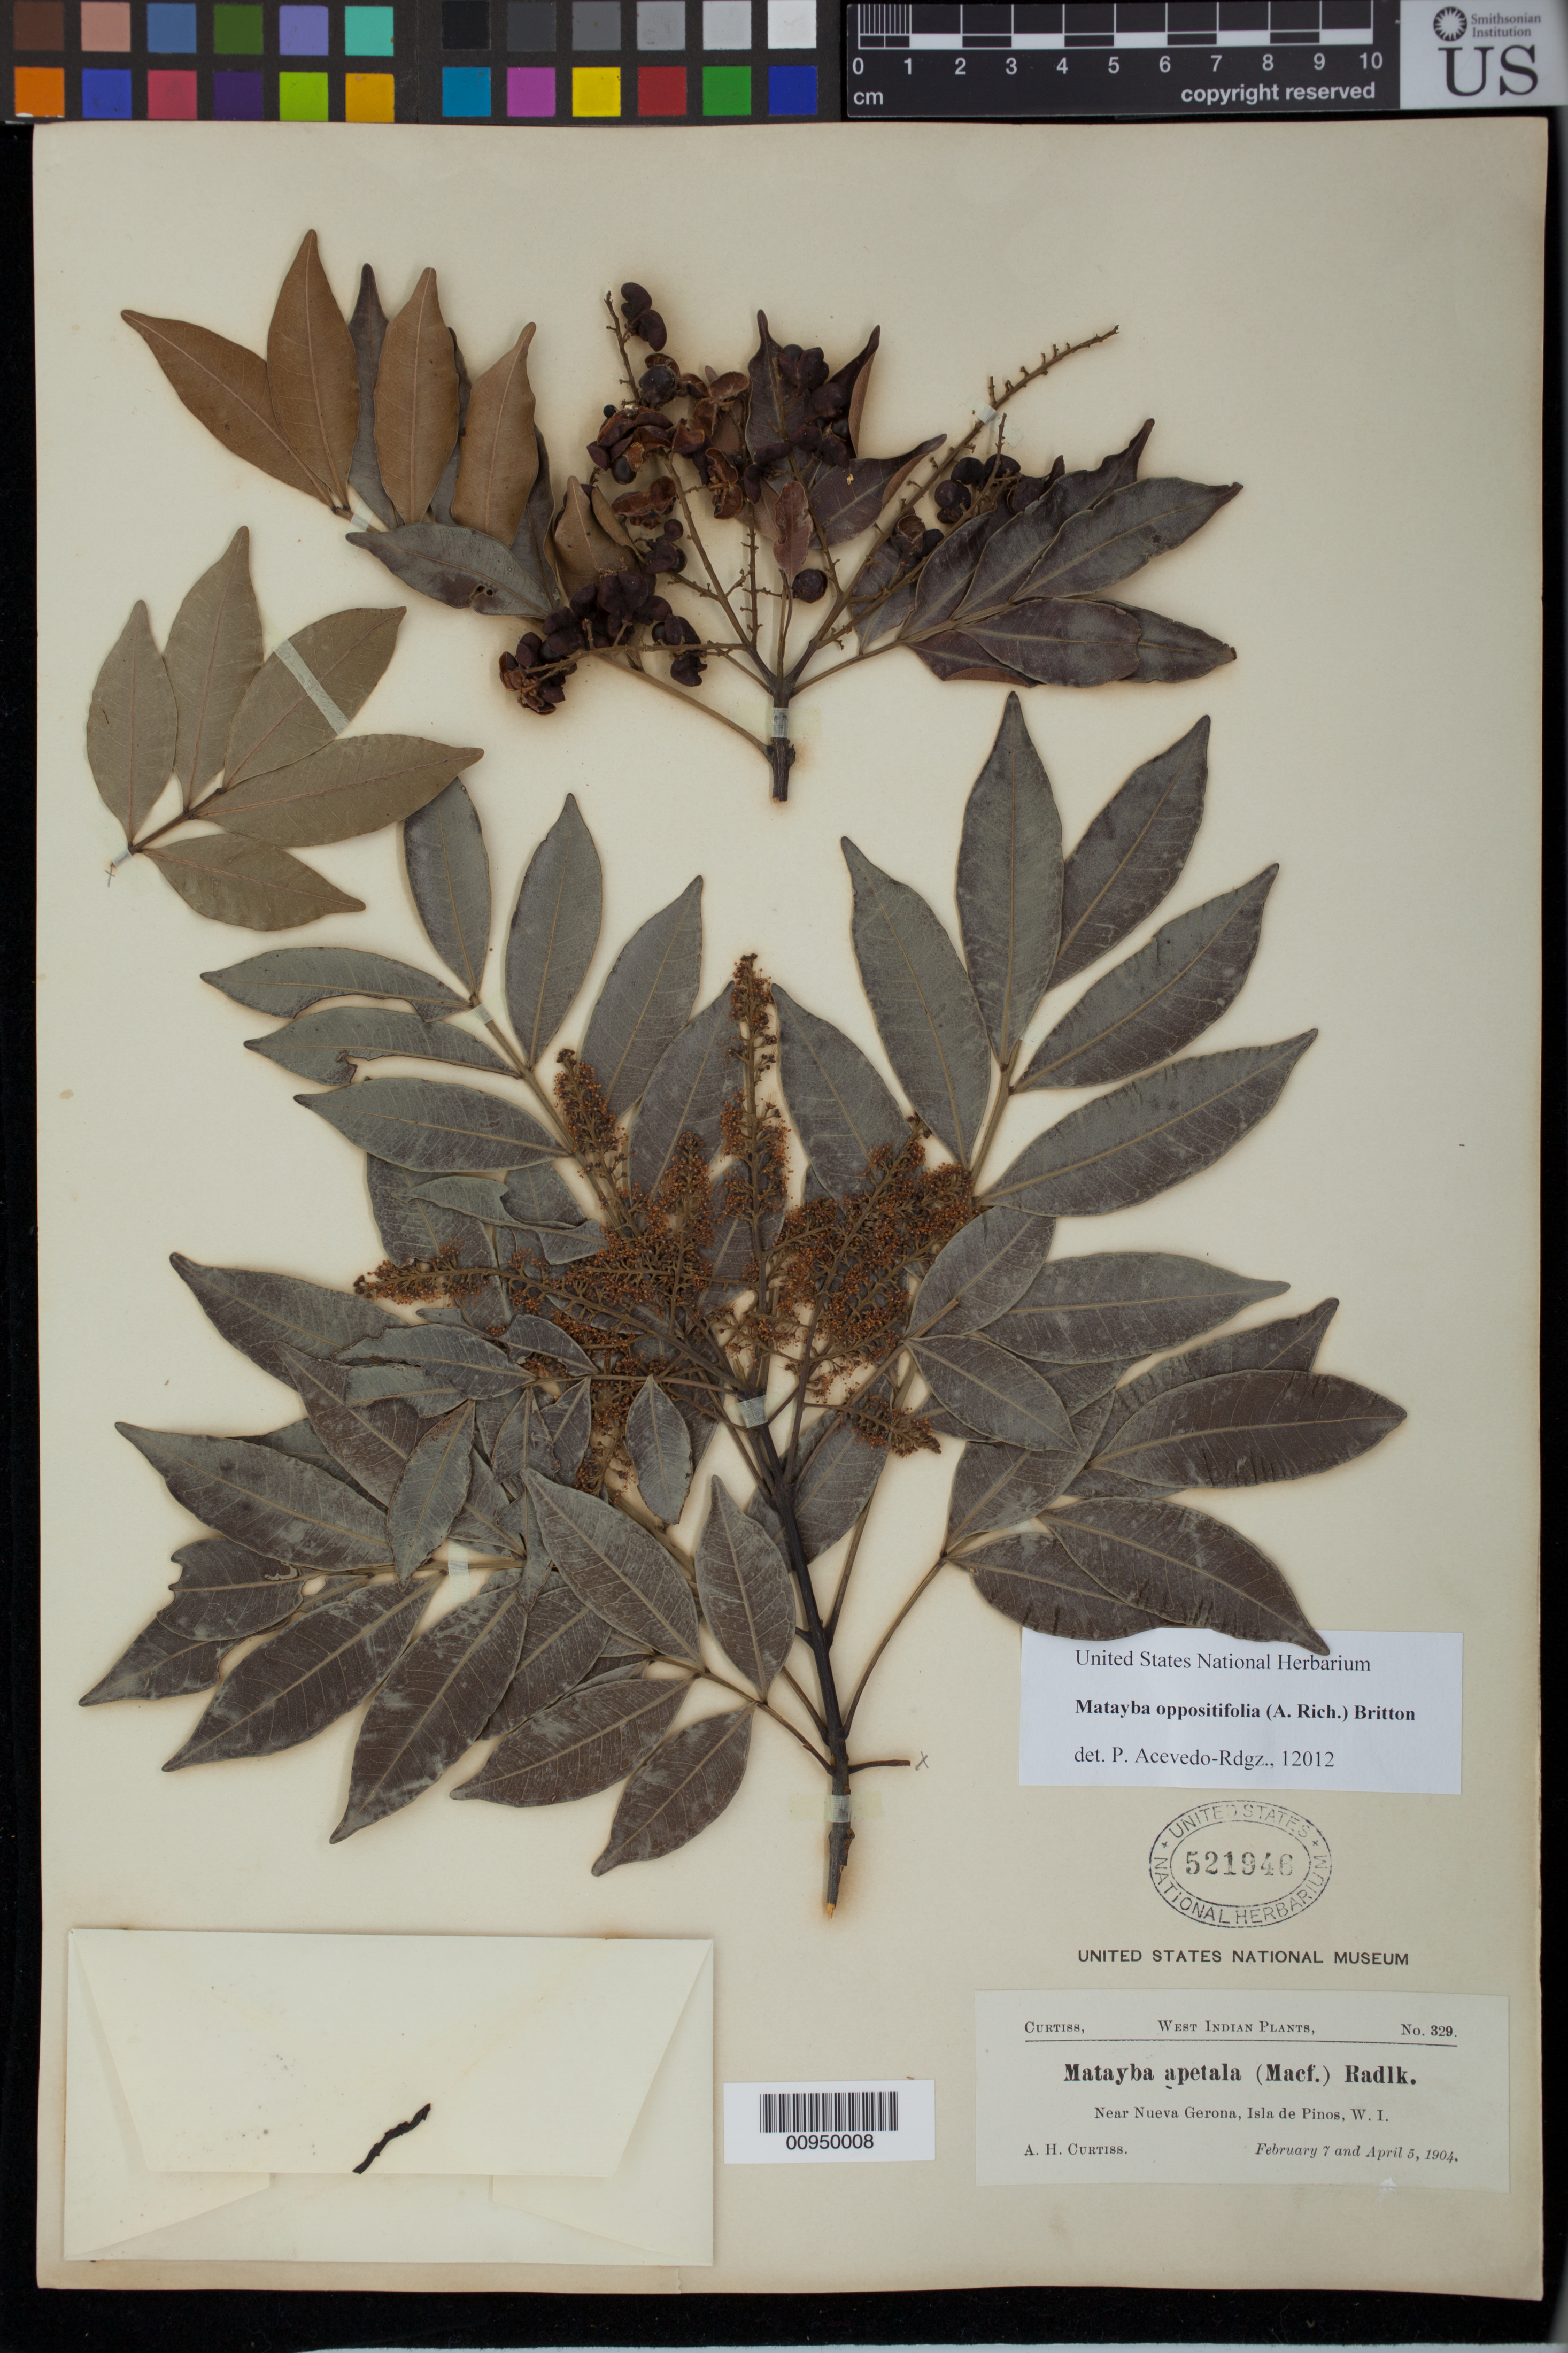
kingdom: Plantae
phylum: Tracheophyta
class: Magnoliopsida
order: Sapindales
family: Sapindaceae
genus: Matayba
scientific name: Matayba oppositifolia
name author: (A. Rich.) Britton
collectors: A. H. Curtiss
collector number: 329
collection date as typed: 07 Feb 1904 and 05 Apr 1904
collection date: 1904-02-07,1904-04-05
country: Cuba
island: Isla de la Juventud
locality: Isle of Pines;Near Herradura Beach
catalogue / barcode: US 521946